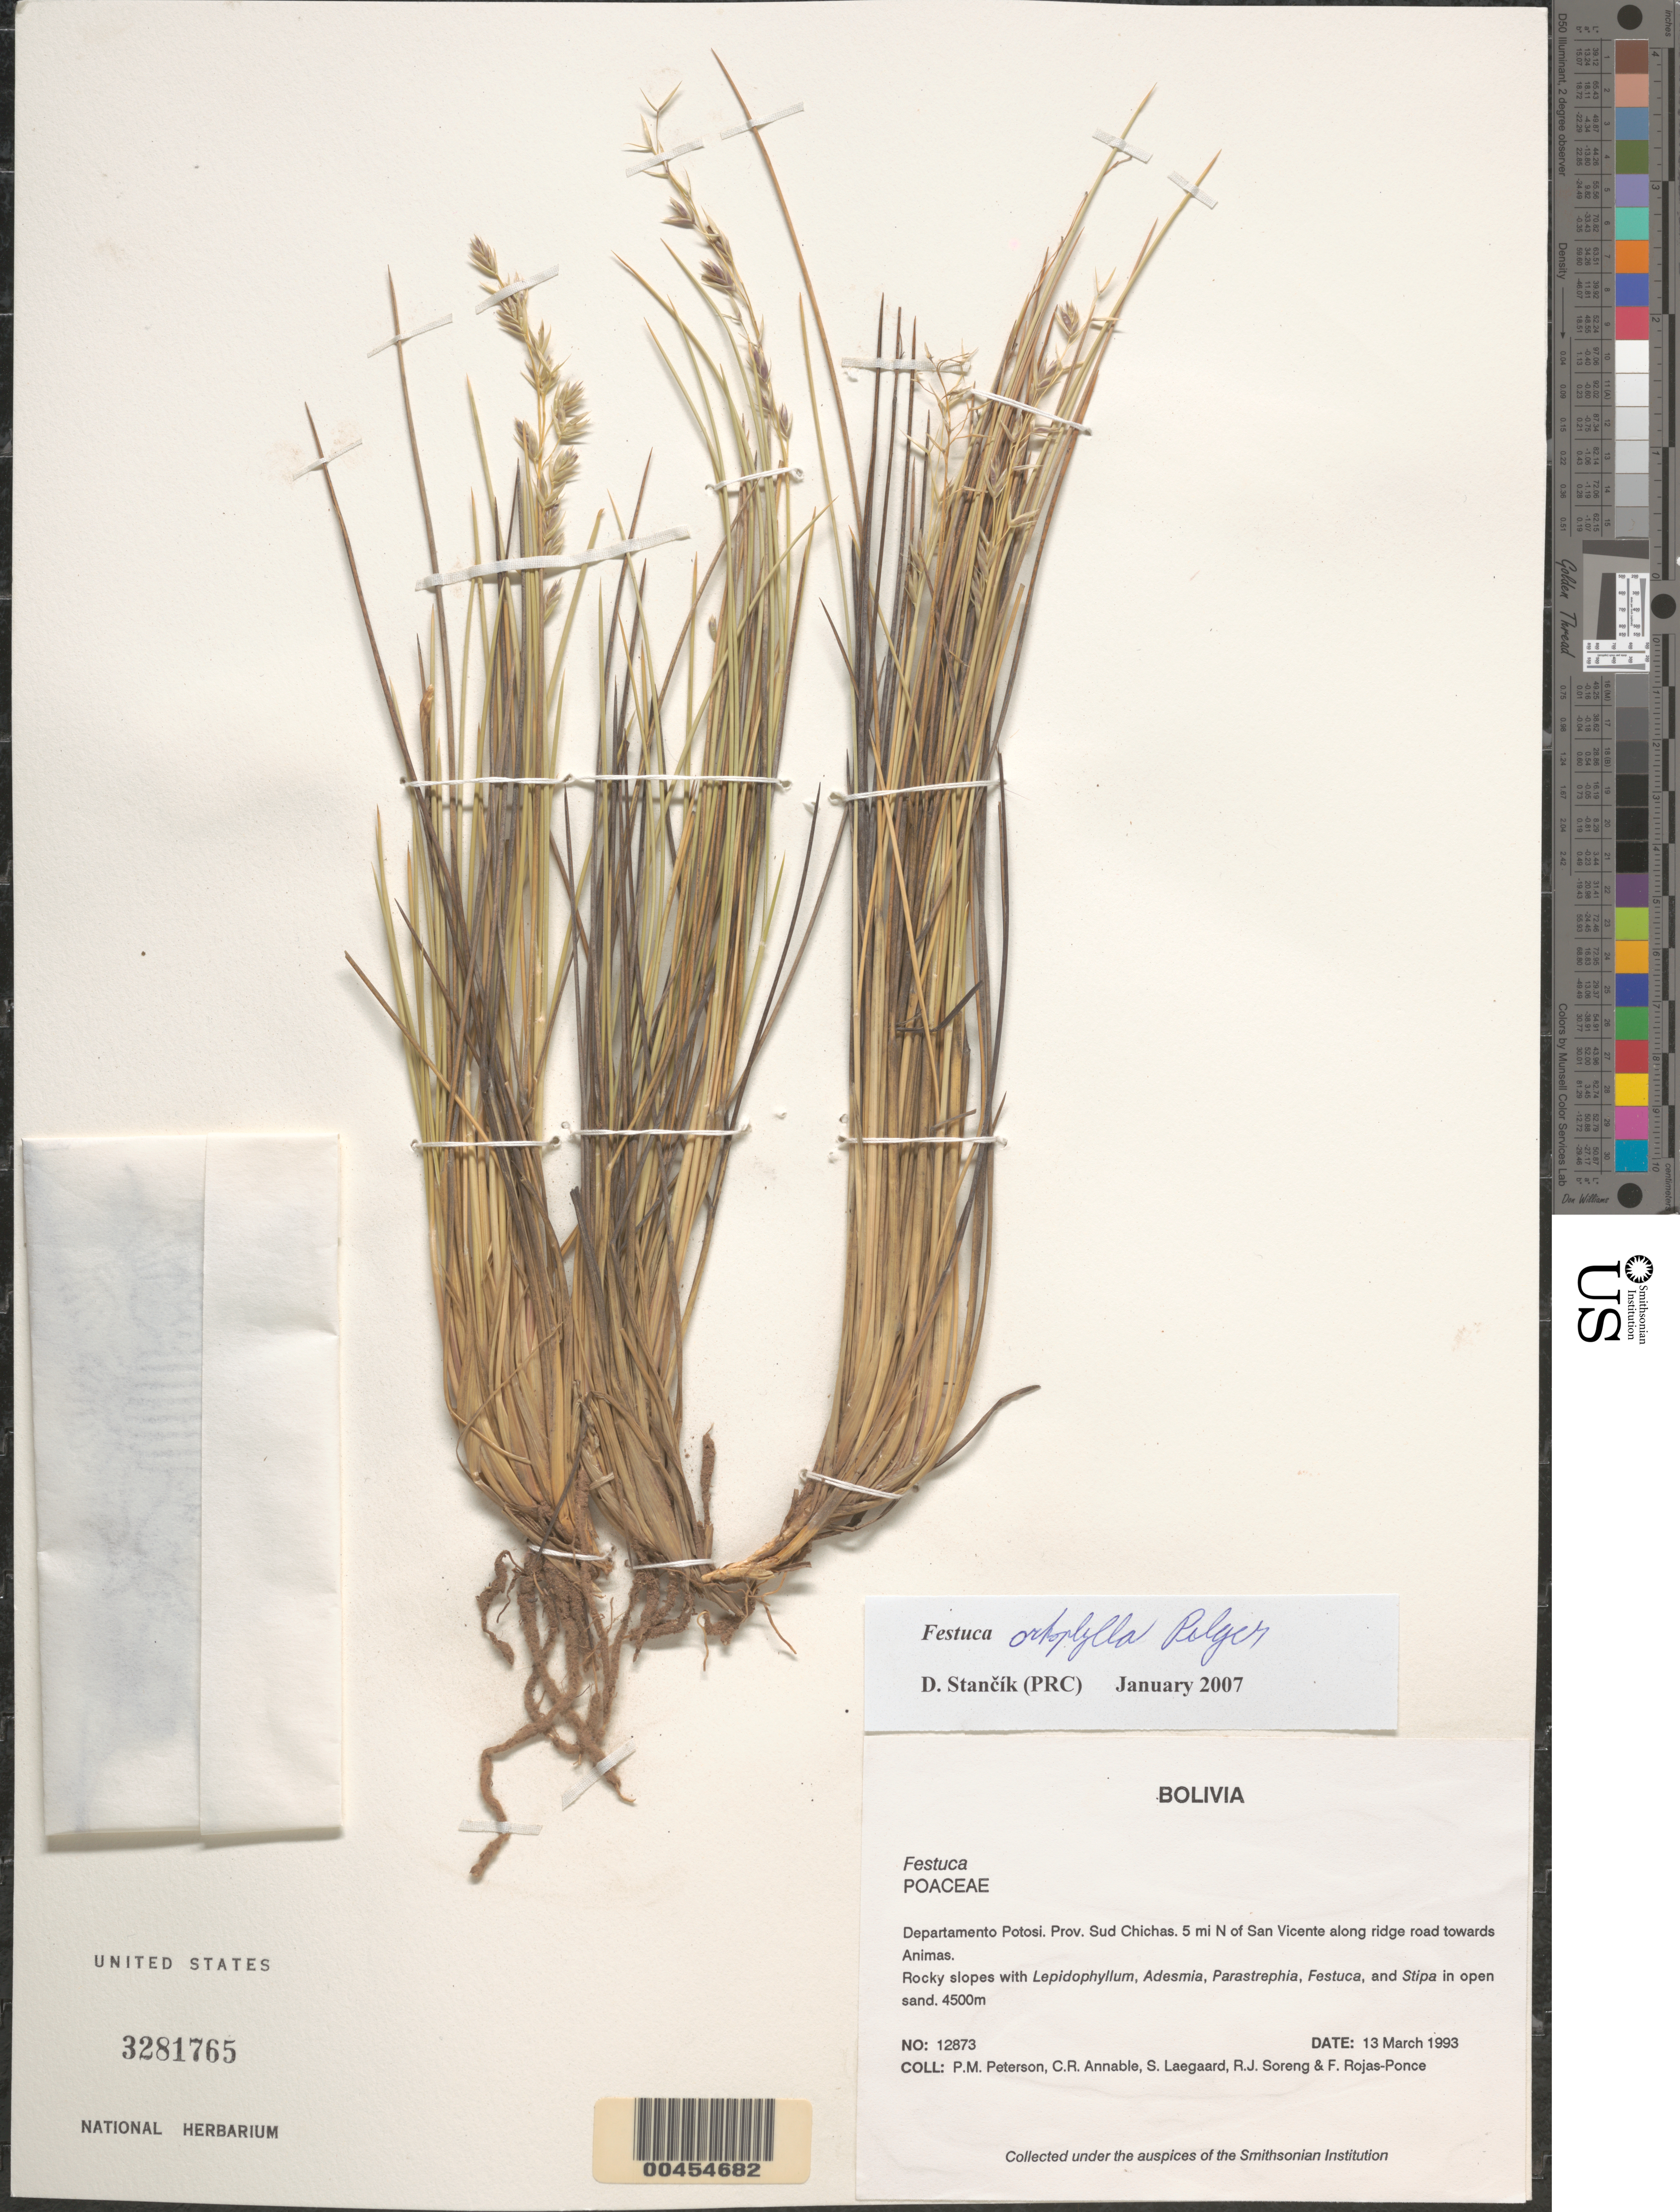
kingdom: Plantae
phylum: Tracheophyta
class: Liliopsida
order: Poales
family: Poaceae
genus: Festuca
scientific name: Festuca sp.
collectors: P. M. Peterson, C. R. Annable, S. Lægaard, R. J. Soreng & F. Rojas-Ponce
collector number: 12873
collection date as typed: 13 Mar 1993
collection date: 1993-03-13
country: Bolivia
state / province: Potosí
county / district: Sud Chichas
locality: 5 mi N of San Vicente along ridge road towards Animas.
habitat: Rocky slopes with Lepidophyllum, Adesmia, Parastrephia, Festuca, and Stipa in open sand.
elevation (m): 4500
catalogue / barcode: US 3281765